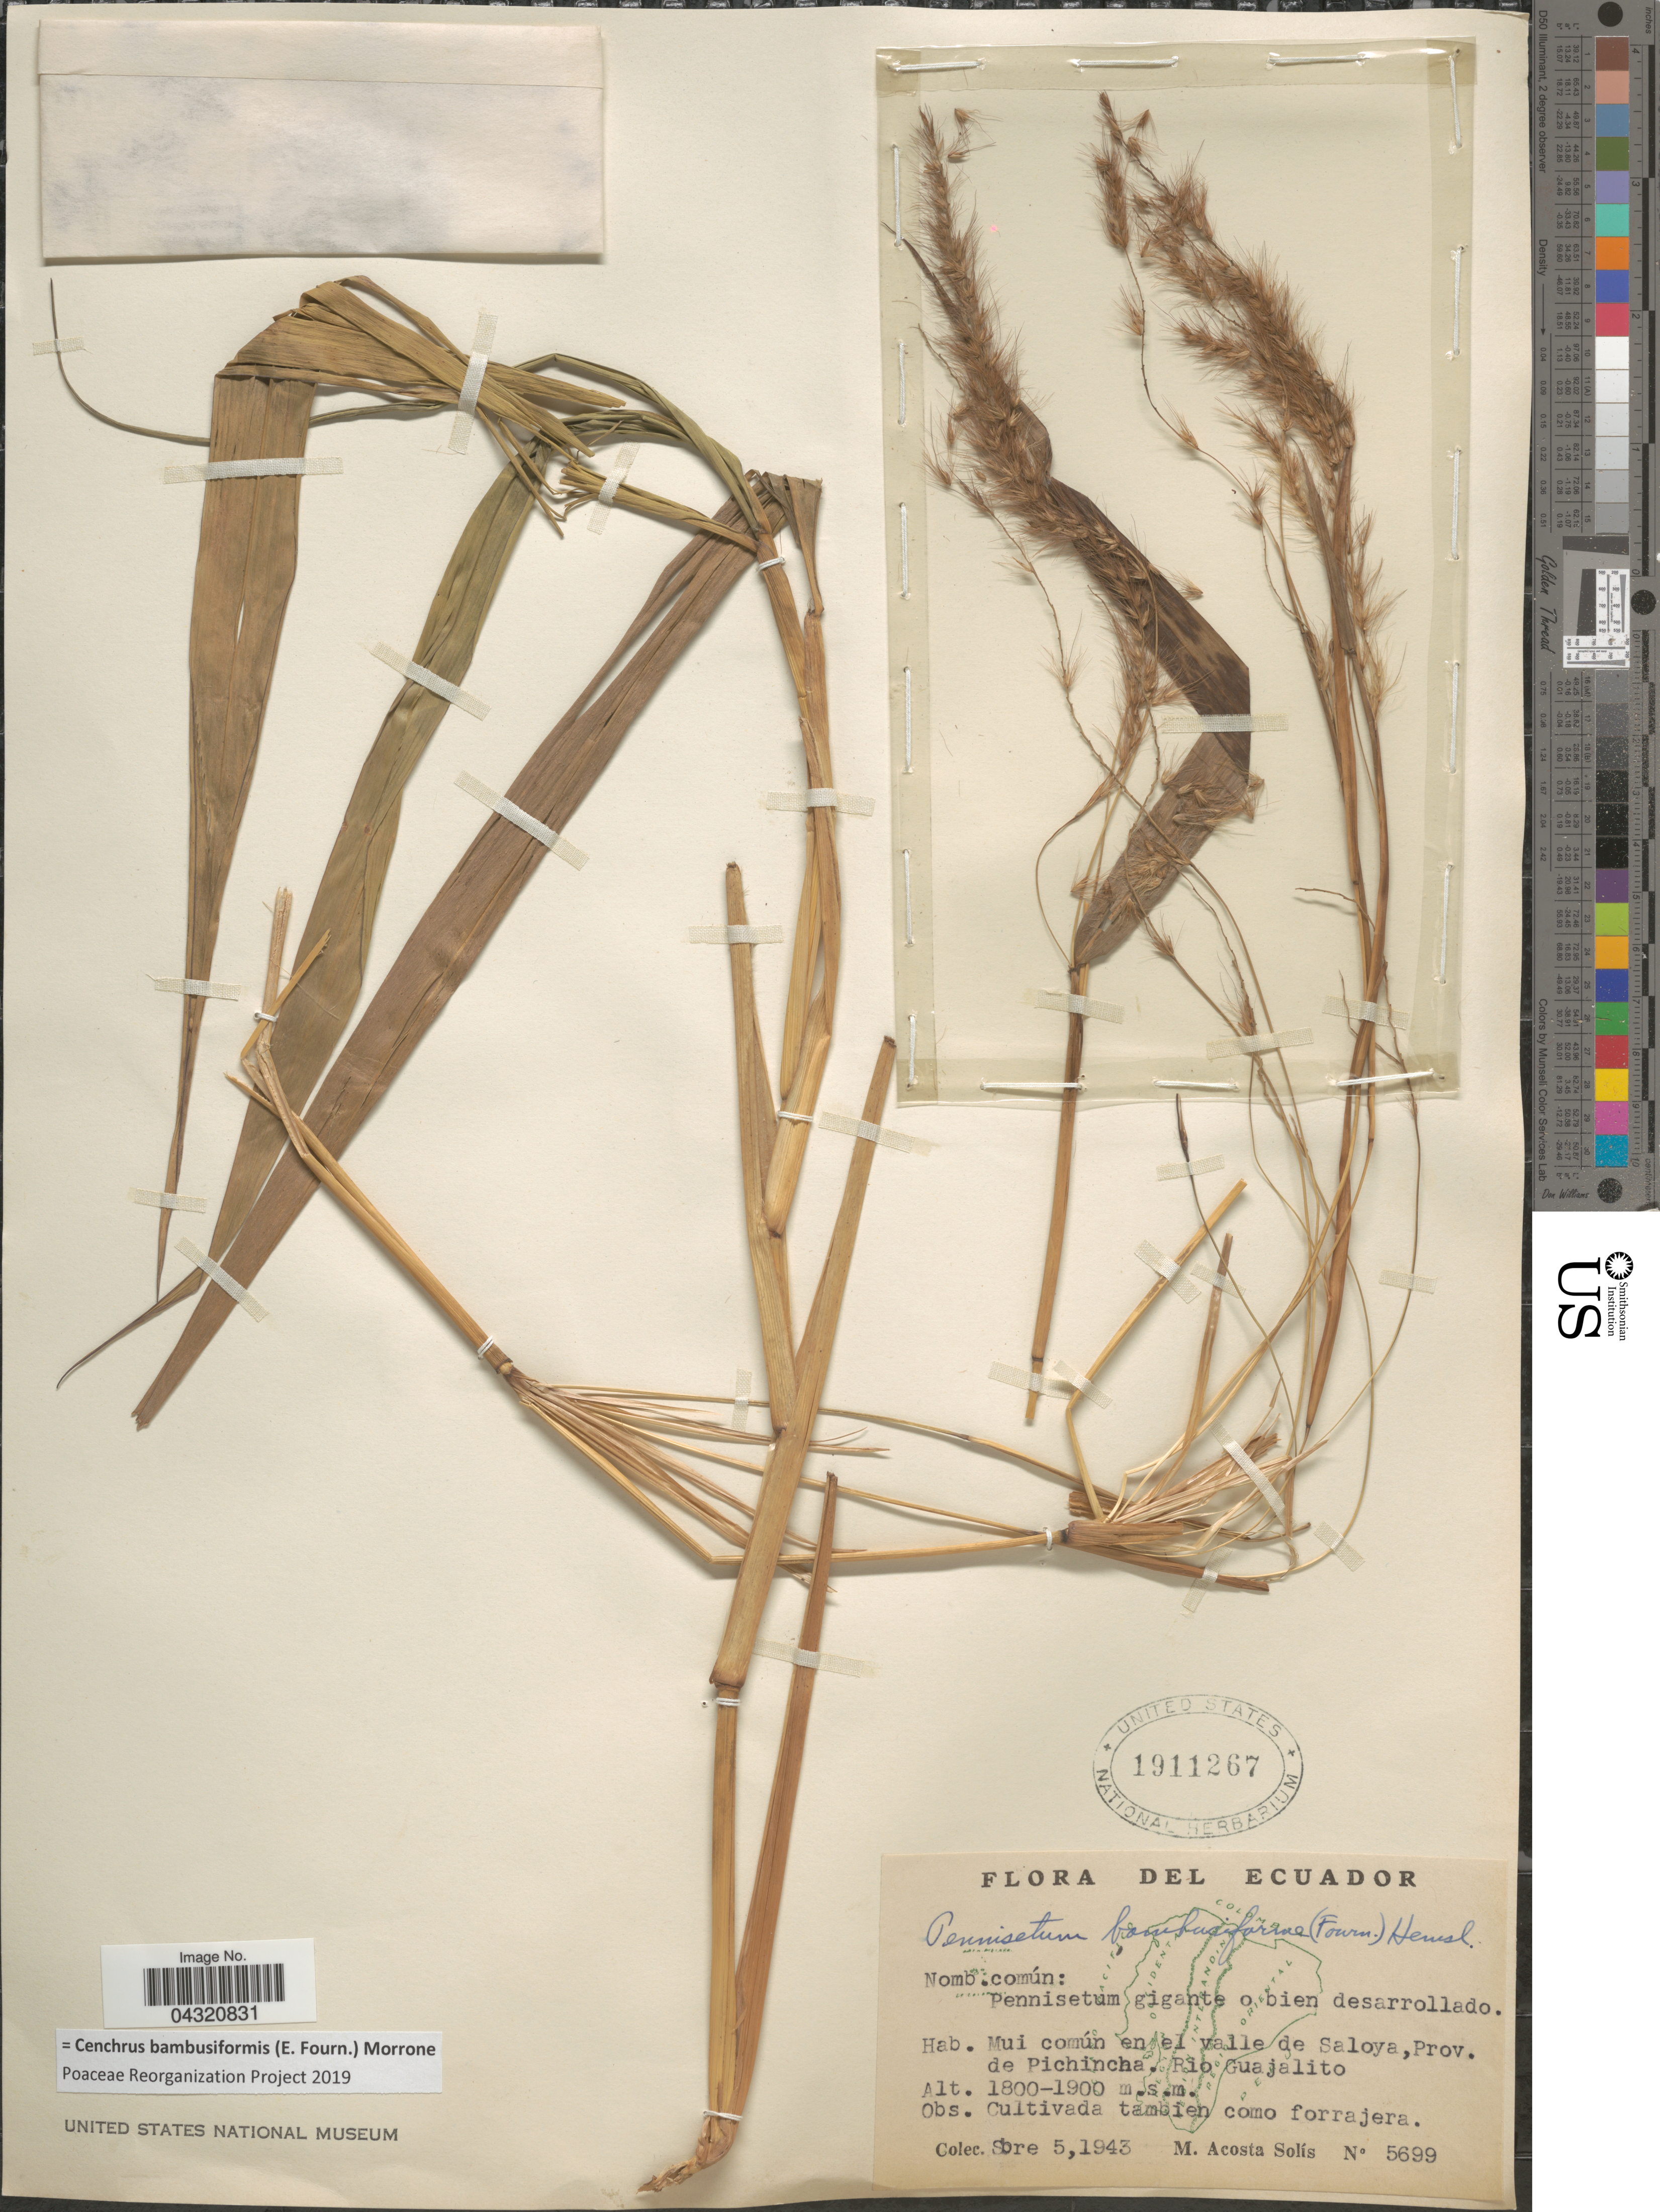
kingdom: Plantae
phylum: Tracheophyta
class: Liliopsida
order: Poales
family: Poaceae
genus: Cenchrus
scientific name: Cenchrus bambusiformis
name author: (E. Fourn.) Morrone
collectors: M. Acosta Solis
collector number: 5699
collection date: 1943-09-05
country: Ecuador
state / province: Pichincha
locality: Mui común en el valle de Saloya, Rio Guajalito.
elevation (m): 1800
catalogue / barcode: US 1911267